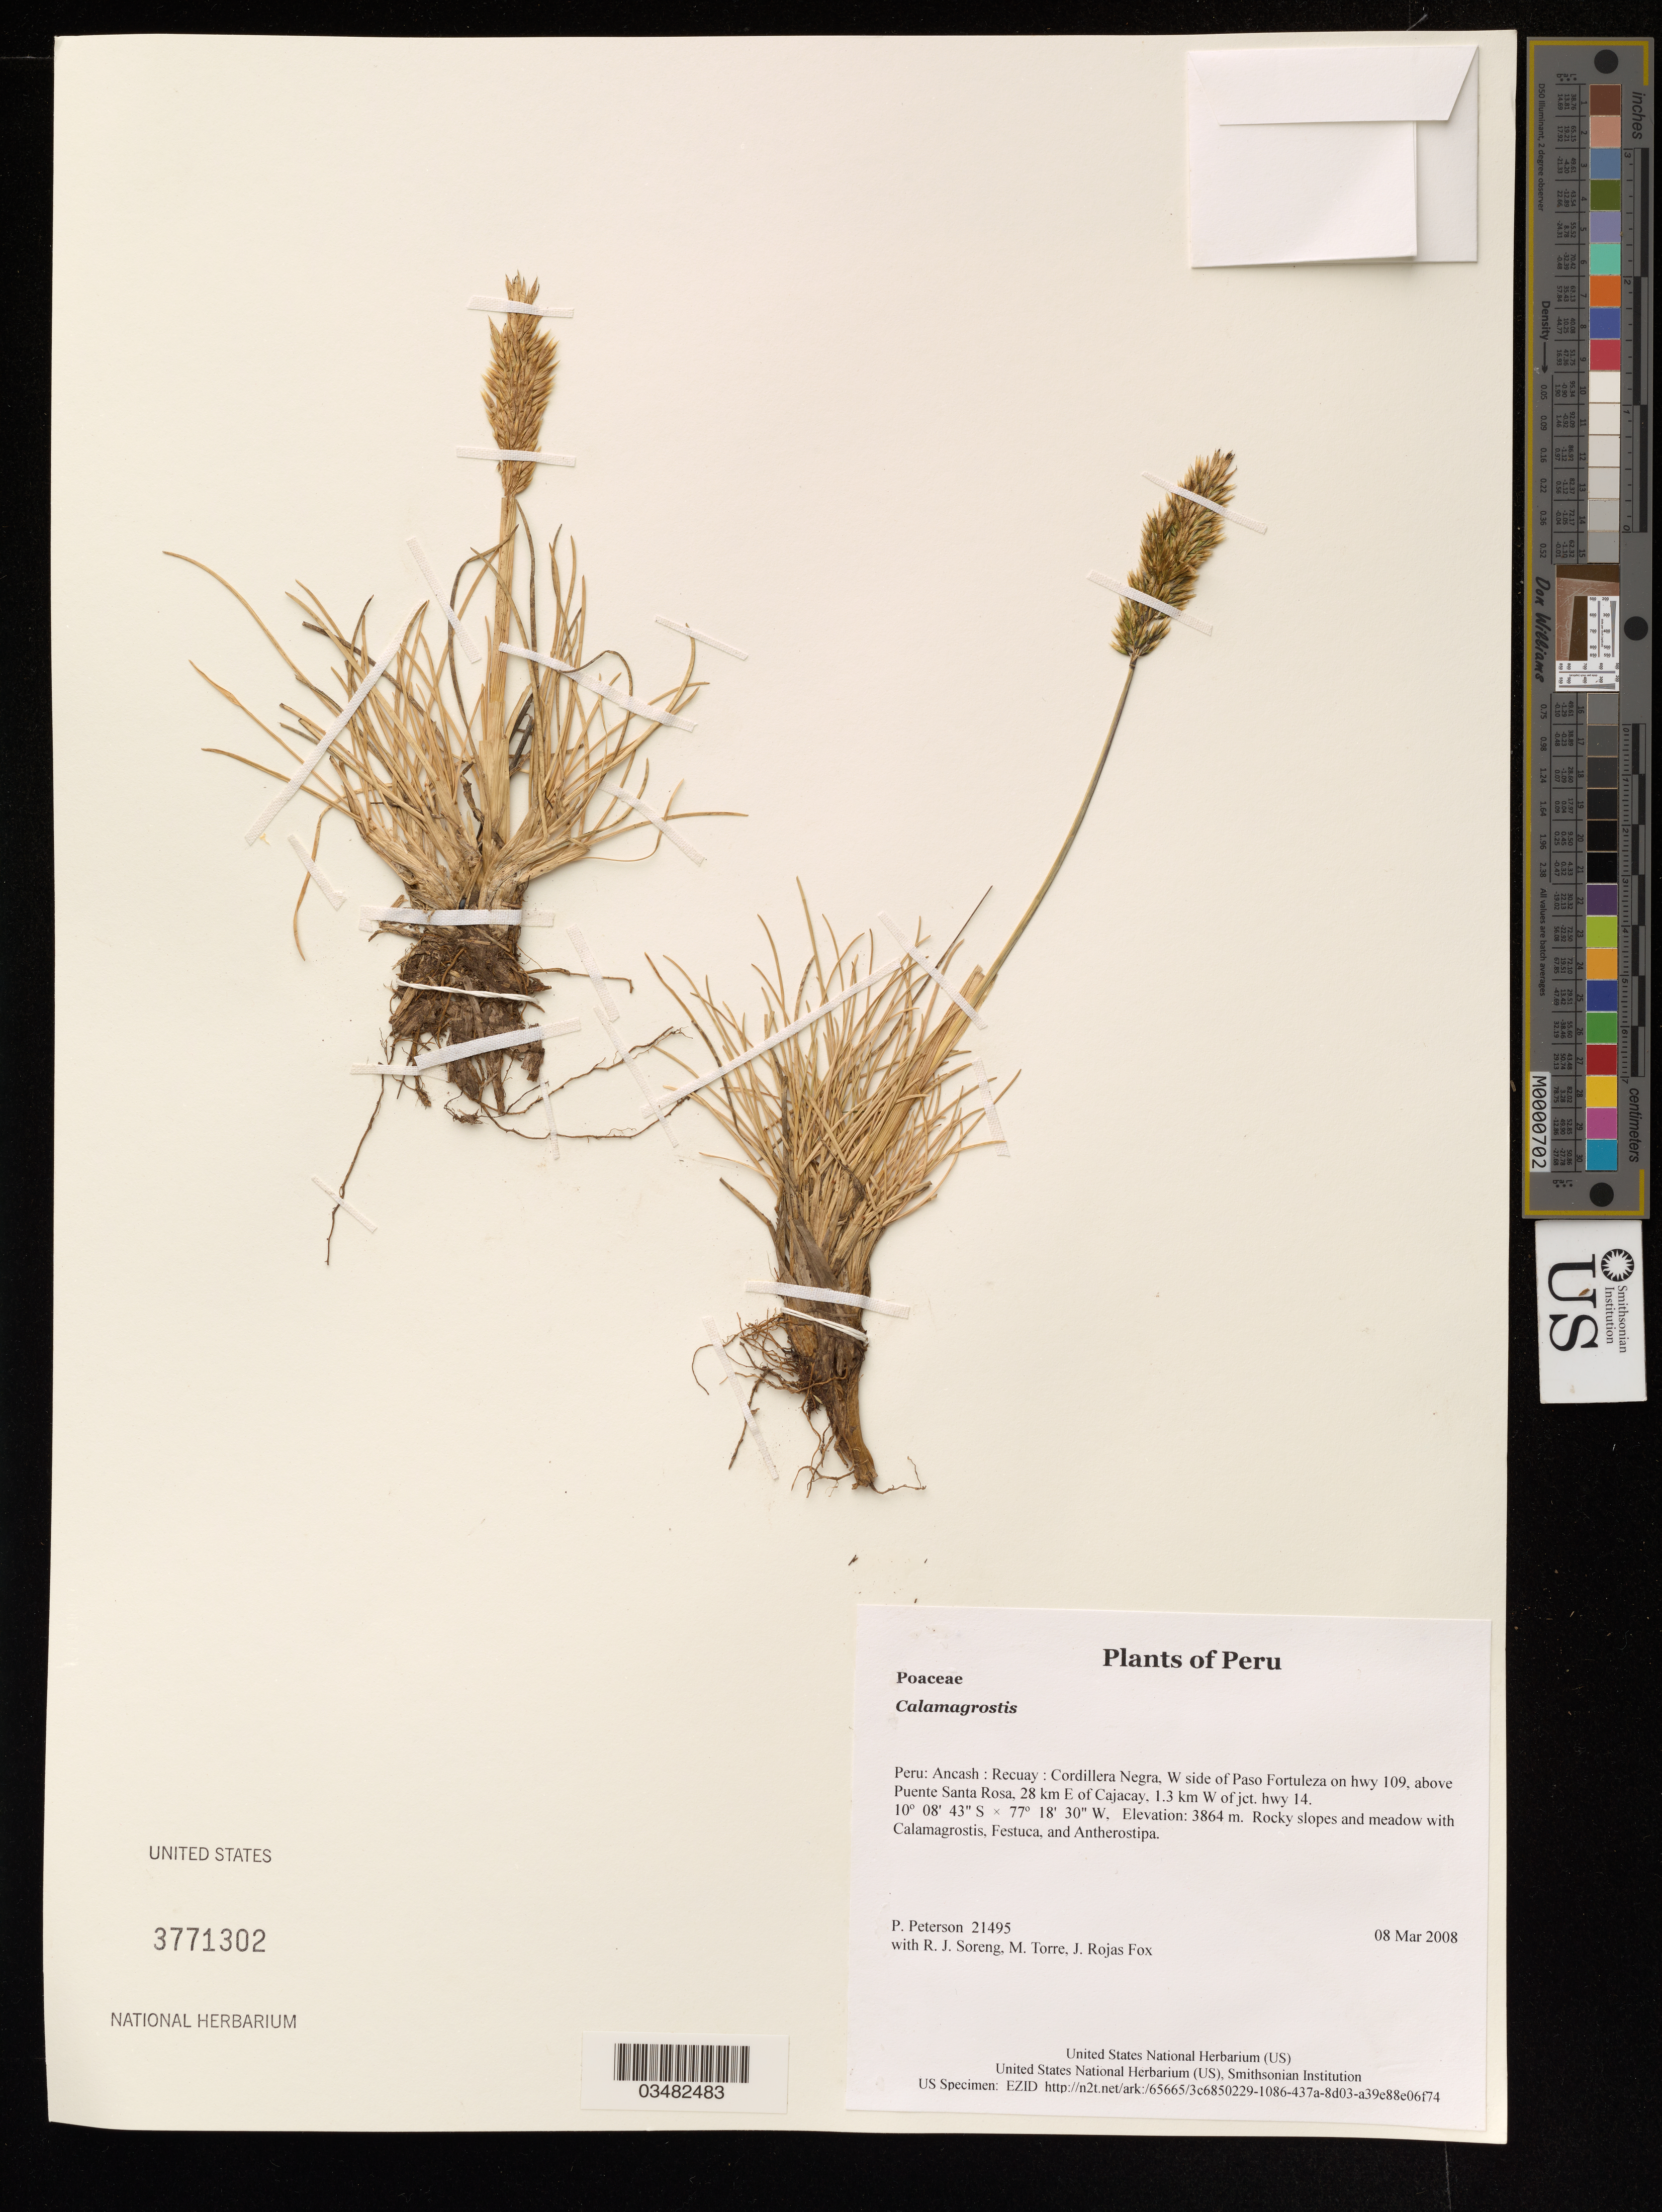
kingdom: Plantae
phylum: Tracheophyta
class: Liliopsida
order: Poales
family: Poaceae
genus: Calamagrostis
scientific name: Calamagrostis sp.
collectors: P. M. Peterson, R. J. Soreng, M. Torre & J. Rojas Fox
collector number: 21495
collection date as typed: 08 Mar 2008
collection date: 2008-03-08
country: Peru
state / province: Ancash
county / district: Recuay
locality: Cordillera Negra, W side of Paso Fortuleza on hwy 109, above Puente Santa Rosa, 28 km E of Cajacay, 1.3 km W of jct. hwy 14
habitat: Rocky slopes and meadow with Calamagrostis, Festuca, and Antherostipa.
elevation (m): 3864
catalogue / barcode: US 3771302